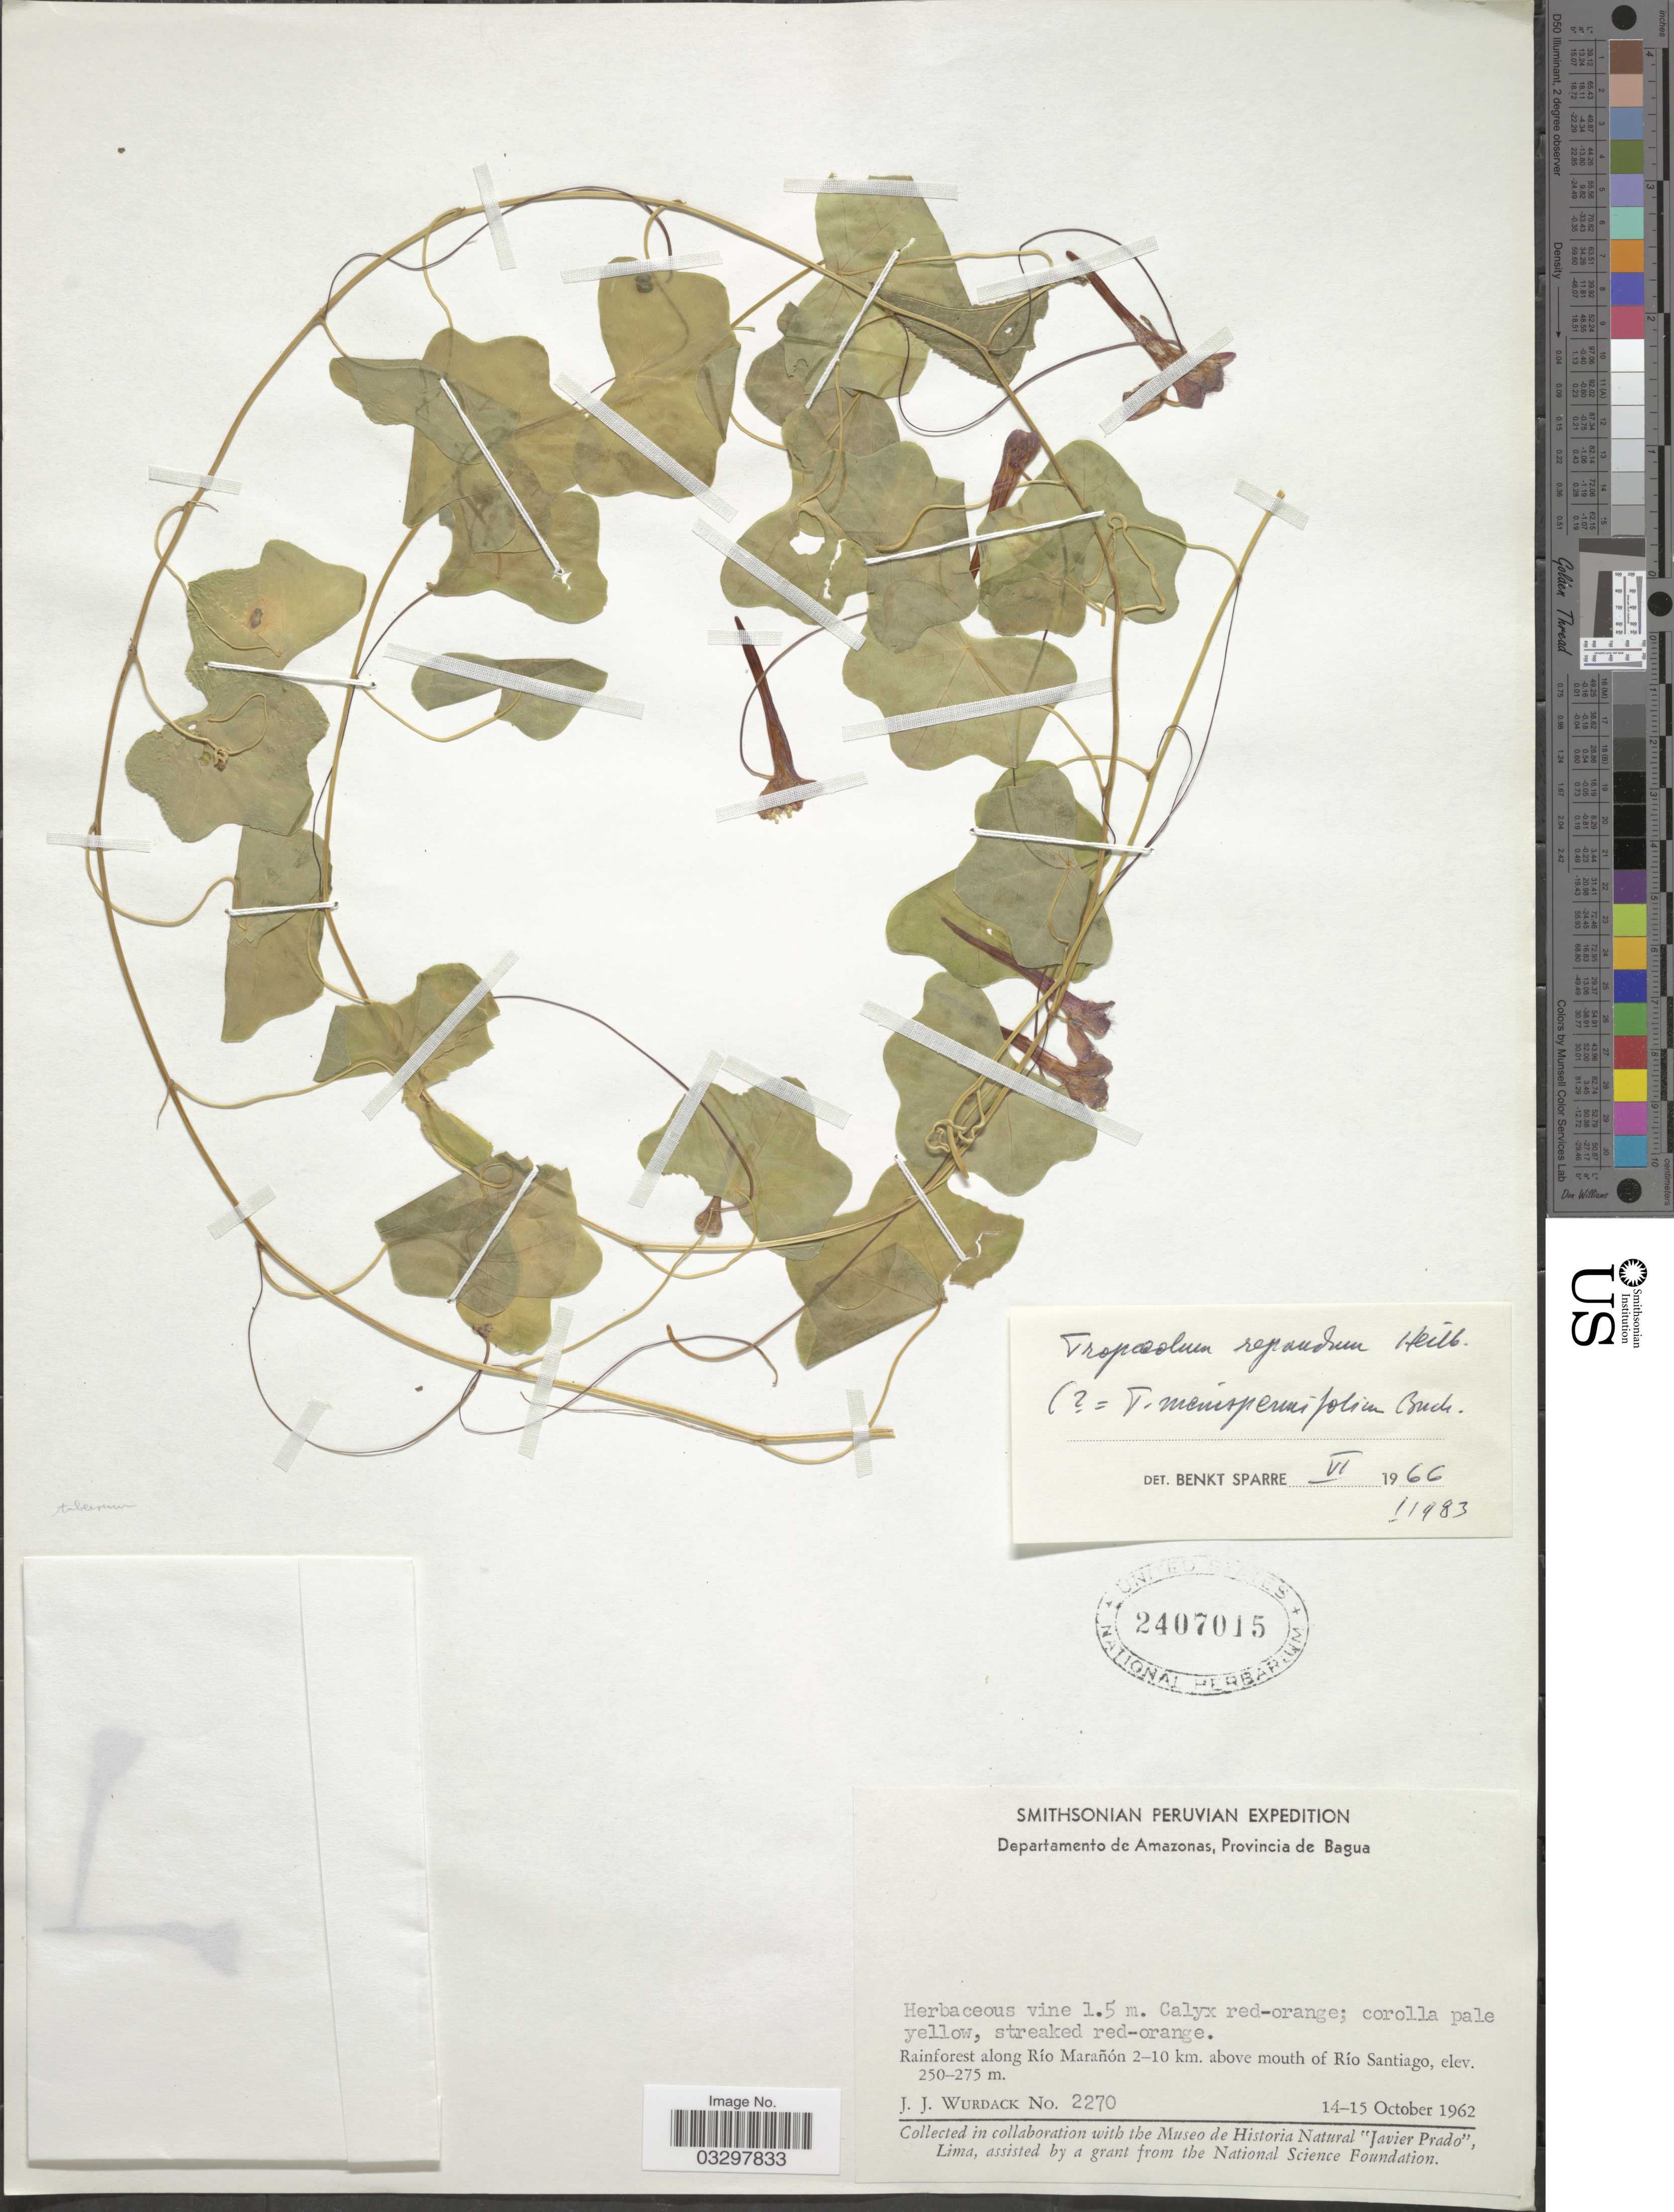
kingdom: Plantae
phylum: Tracheophyta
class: Magnoliopsida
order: Brassicales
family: Tropaeolaceae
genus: Tropaeolum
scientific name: Tropaeolum repandum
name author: Heilborn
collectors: J. J. Wurdack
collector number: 2270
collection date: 1962-10-14/1962-10-15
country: Peru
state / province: Amazonas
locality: Departamento de Amazonas, Provincia de Bagua, Rainforest along Río Marañón 2-10 km. above mouth of Río Santiago.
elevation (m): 250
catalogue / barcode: US 2407015